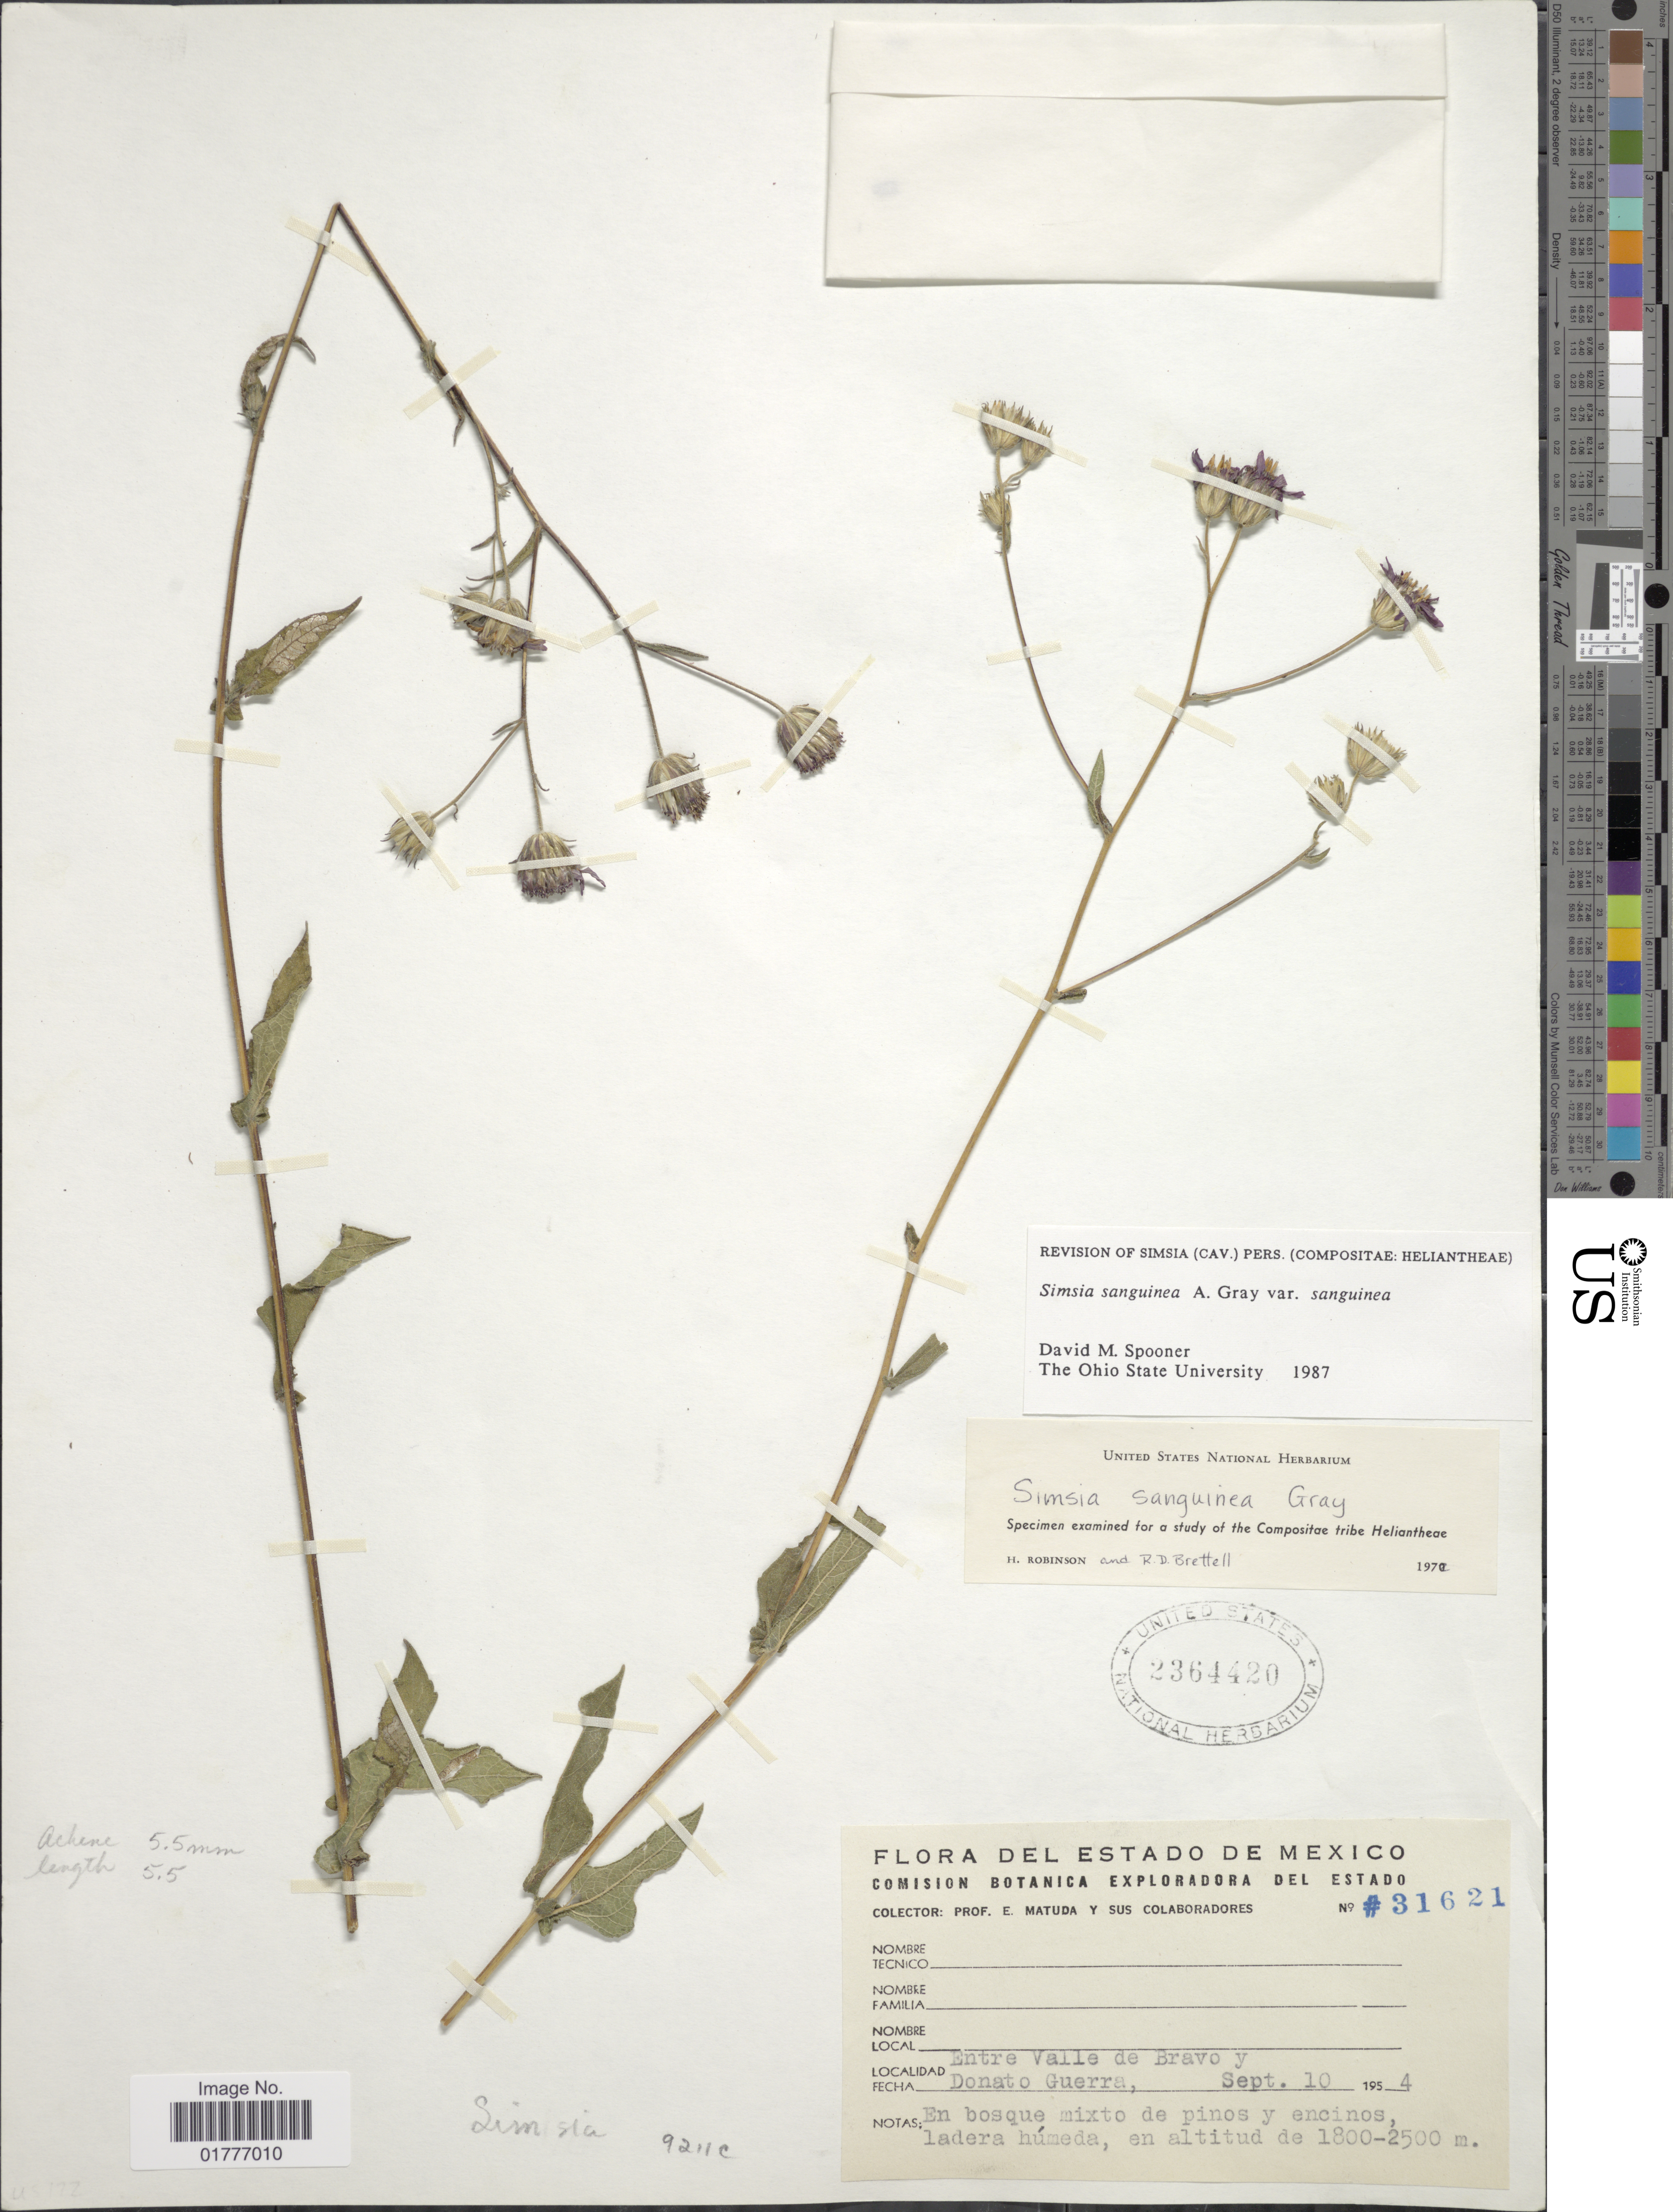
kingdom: Plantae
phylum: Tracheophyta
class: Magnoliopsida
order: Asterales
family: Asteraceae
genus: Simsia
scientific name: Simsia sanguinea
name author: A. Gray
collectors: E. Matuda & et al.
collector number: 31621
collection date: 1954-09-10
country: Mexico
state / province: México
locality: Entre Valle de Bravo y Donato Guerra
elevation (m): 1800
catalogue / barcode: US 2364420